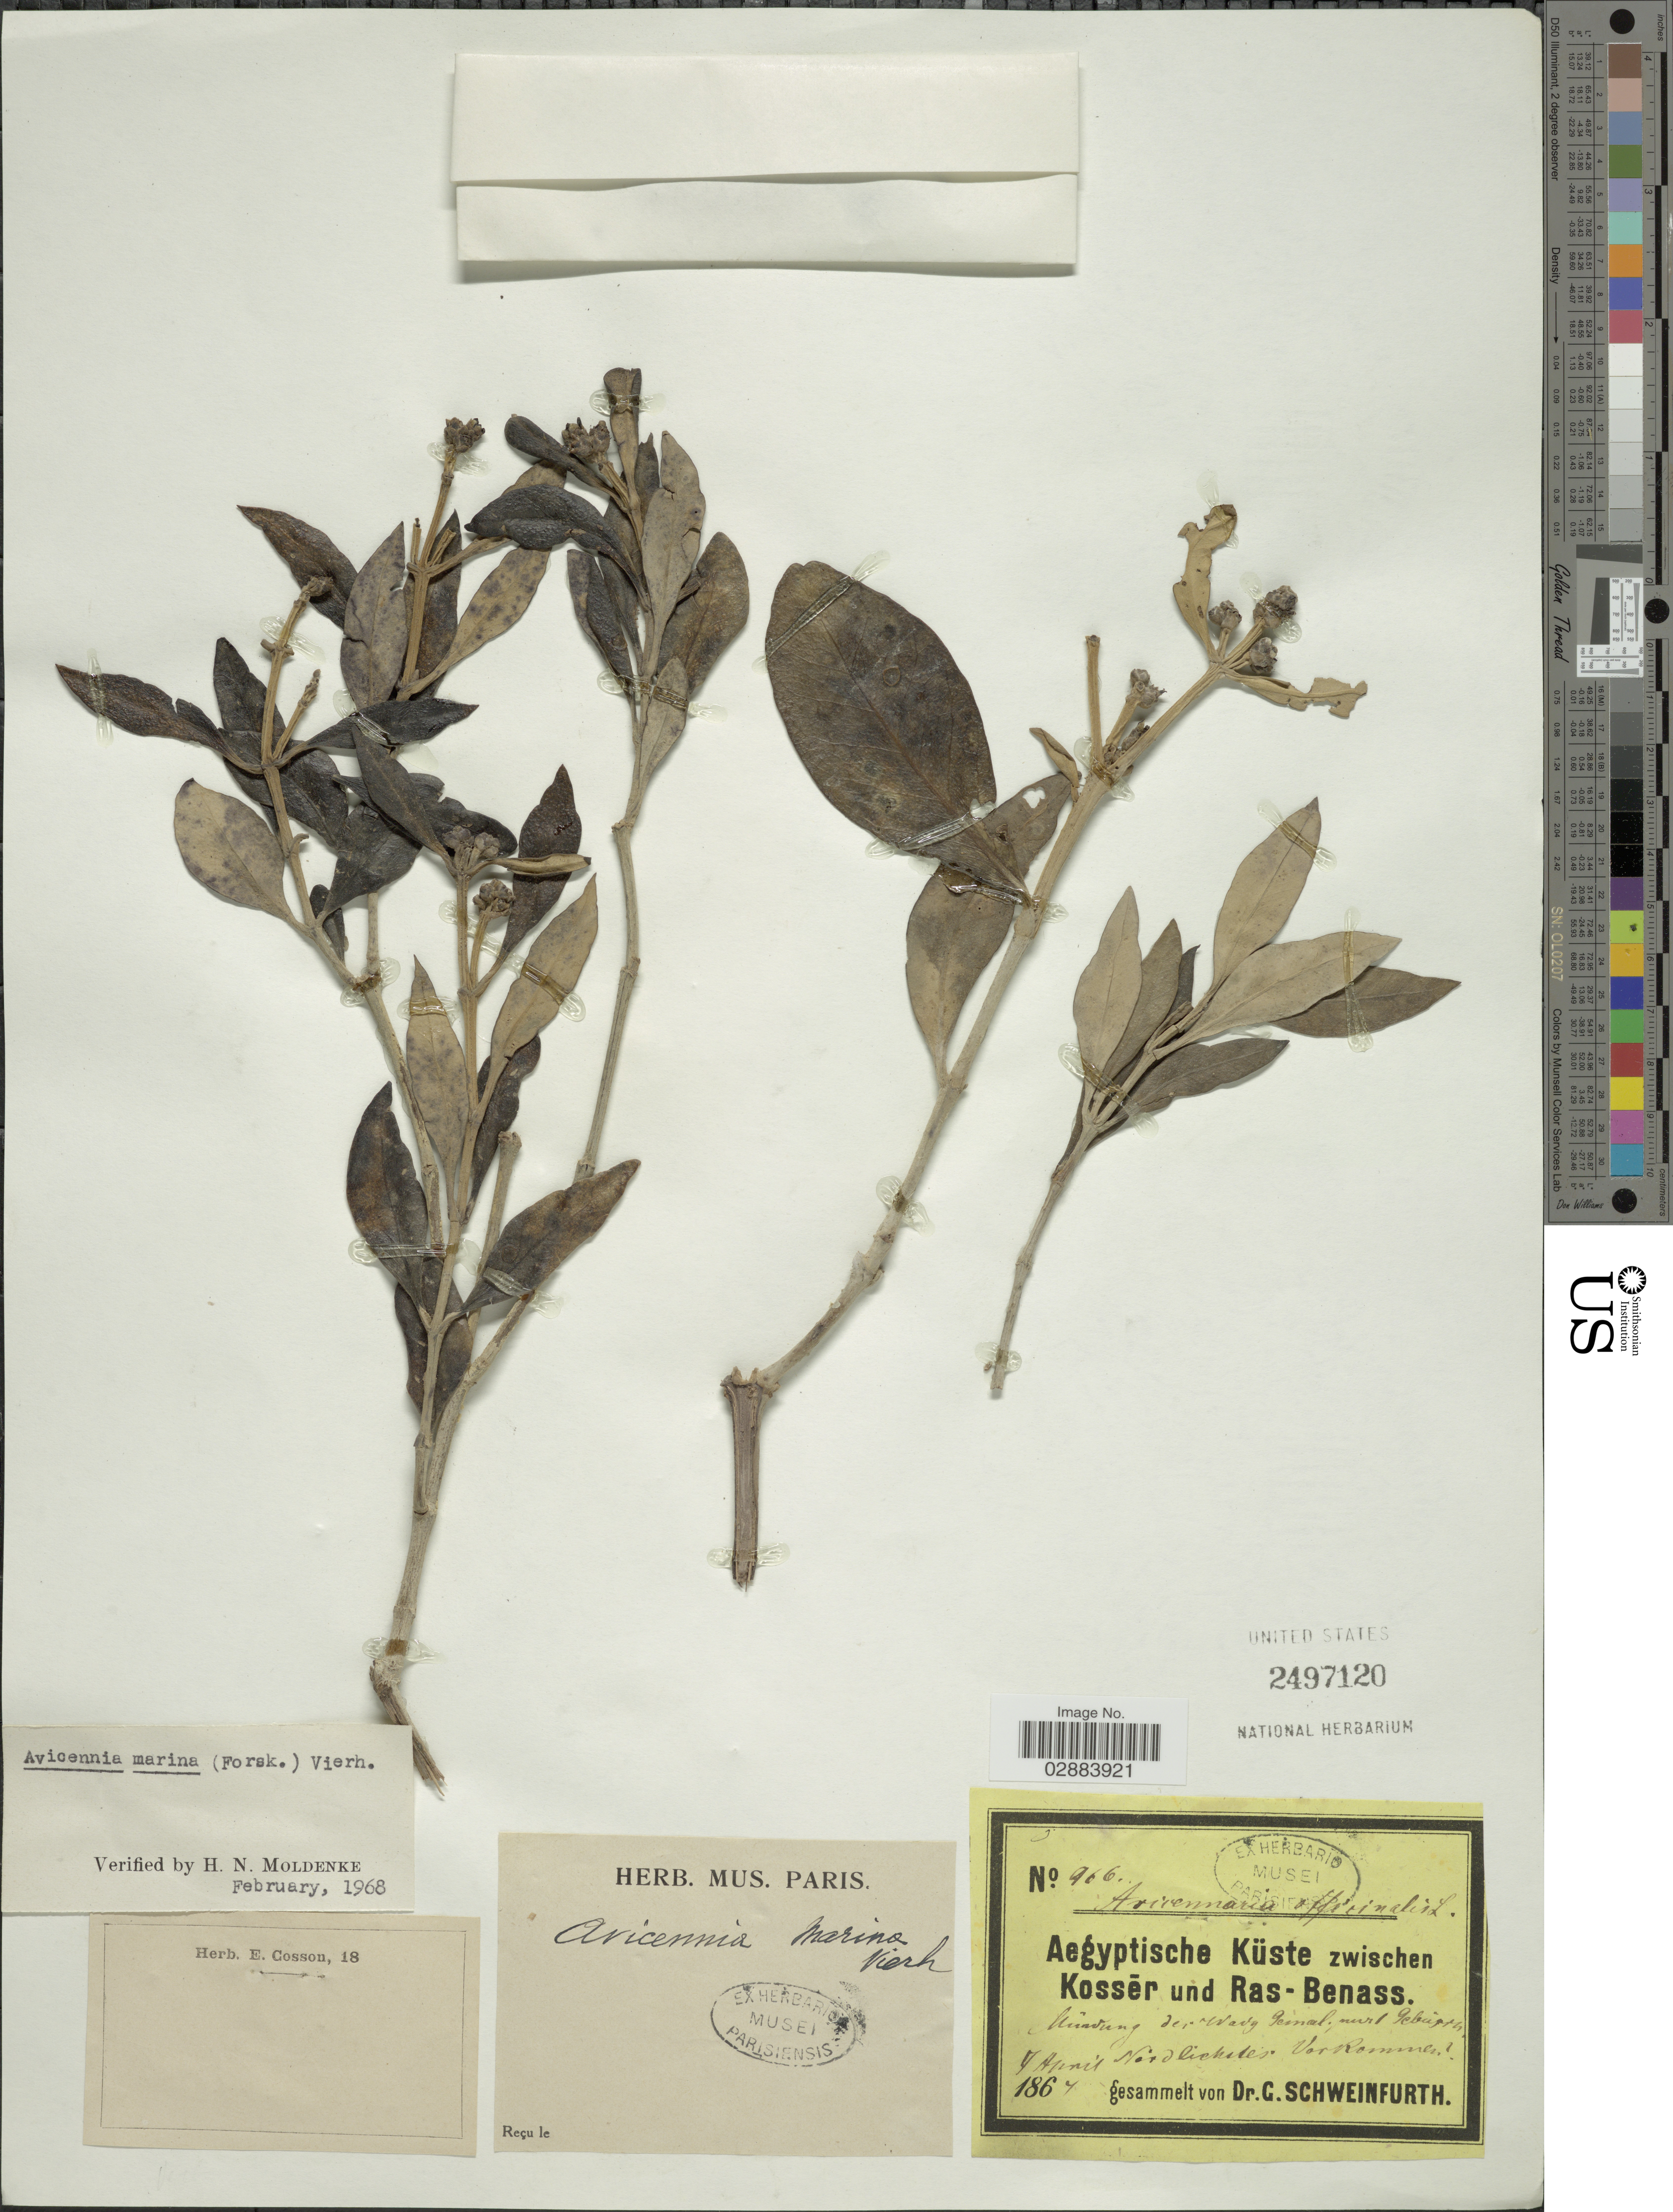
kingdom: Plantae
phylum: Tracheophyta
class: Magnoliopsida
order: Lamiales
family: Acanthaceae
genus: Avicennia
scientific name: Avicennia marina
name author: (Forssk.) Vierh.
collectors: G. A. Schweinfurth (herbarium)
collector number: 966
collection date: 1864-04-07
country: Egypt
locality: Aegyptische Küste zwischen Kossêr und Ras-Benass. Mündung der Wady Gemal.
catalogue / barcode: US 2497120